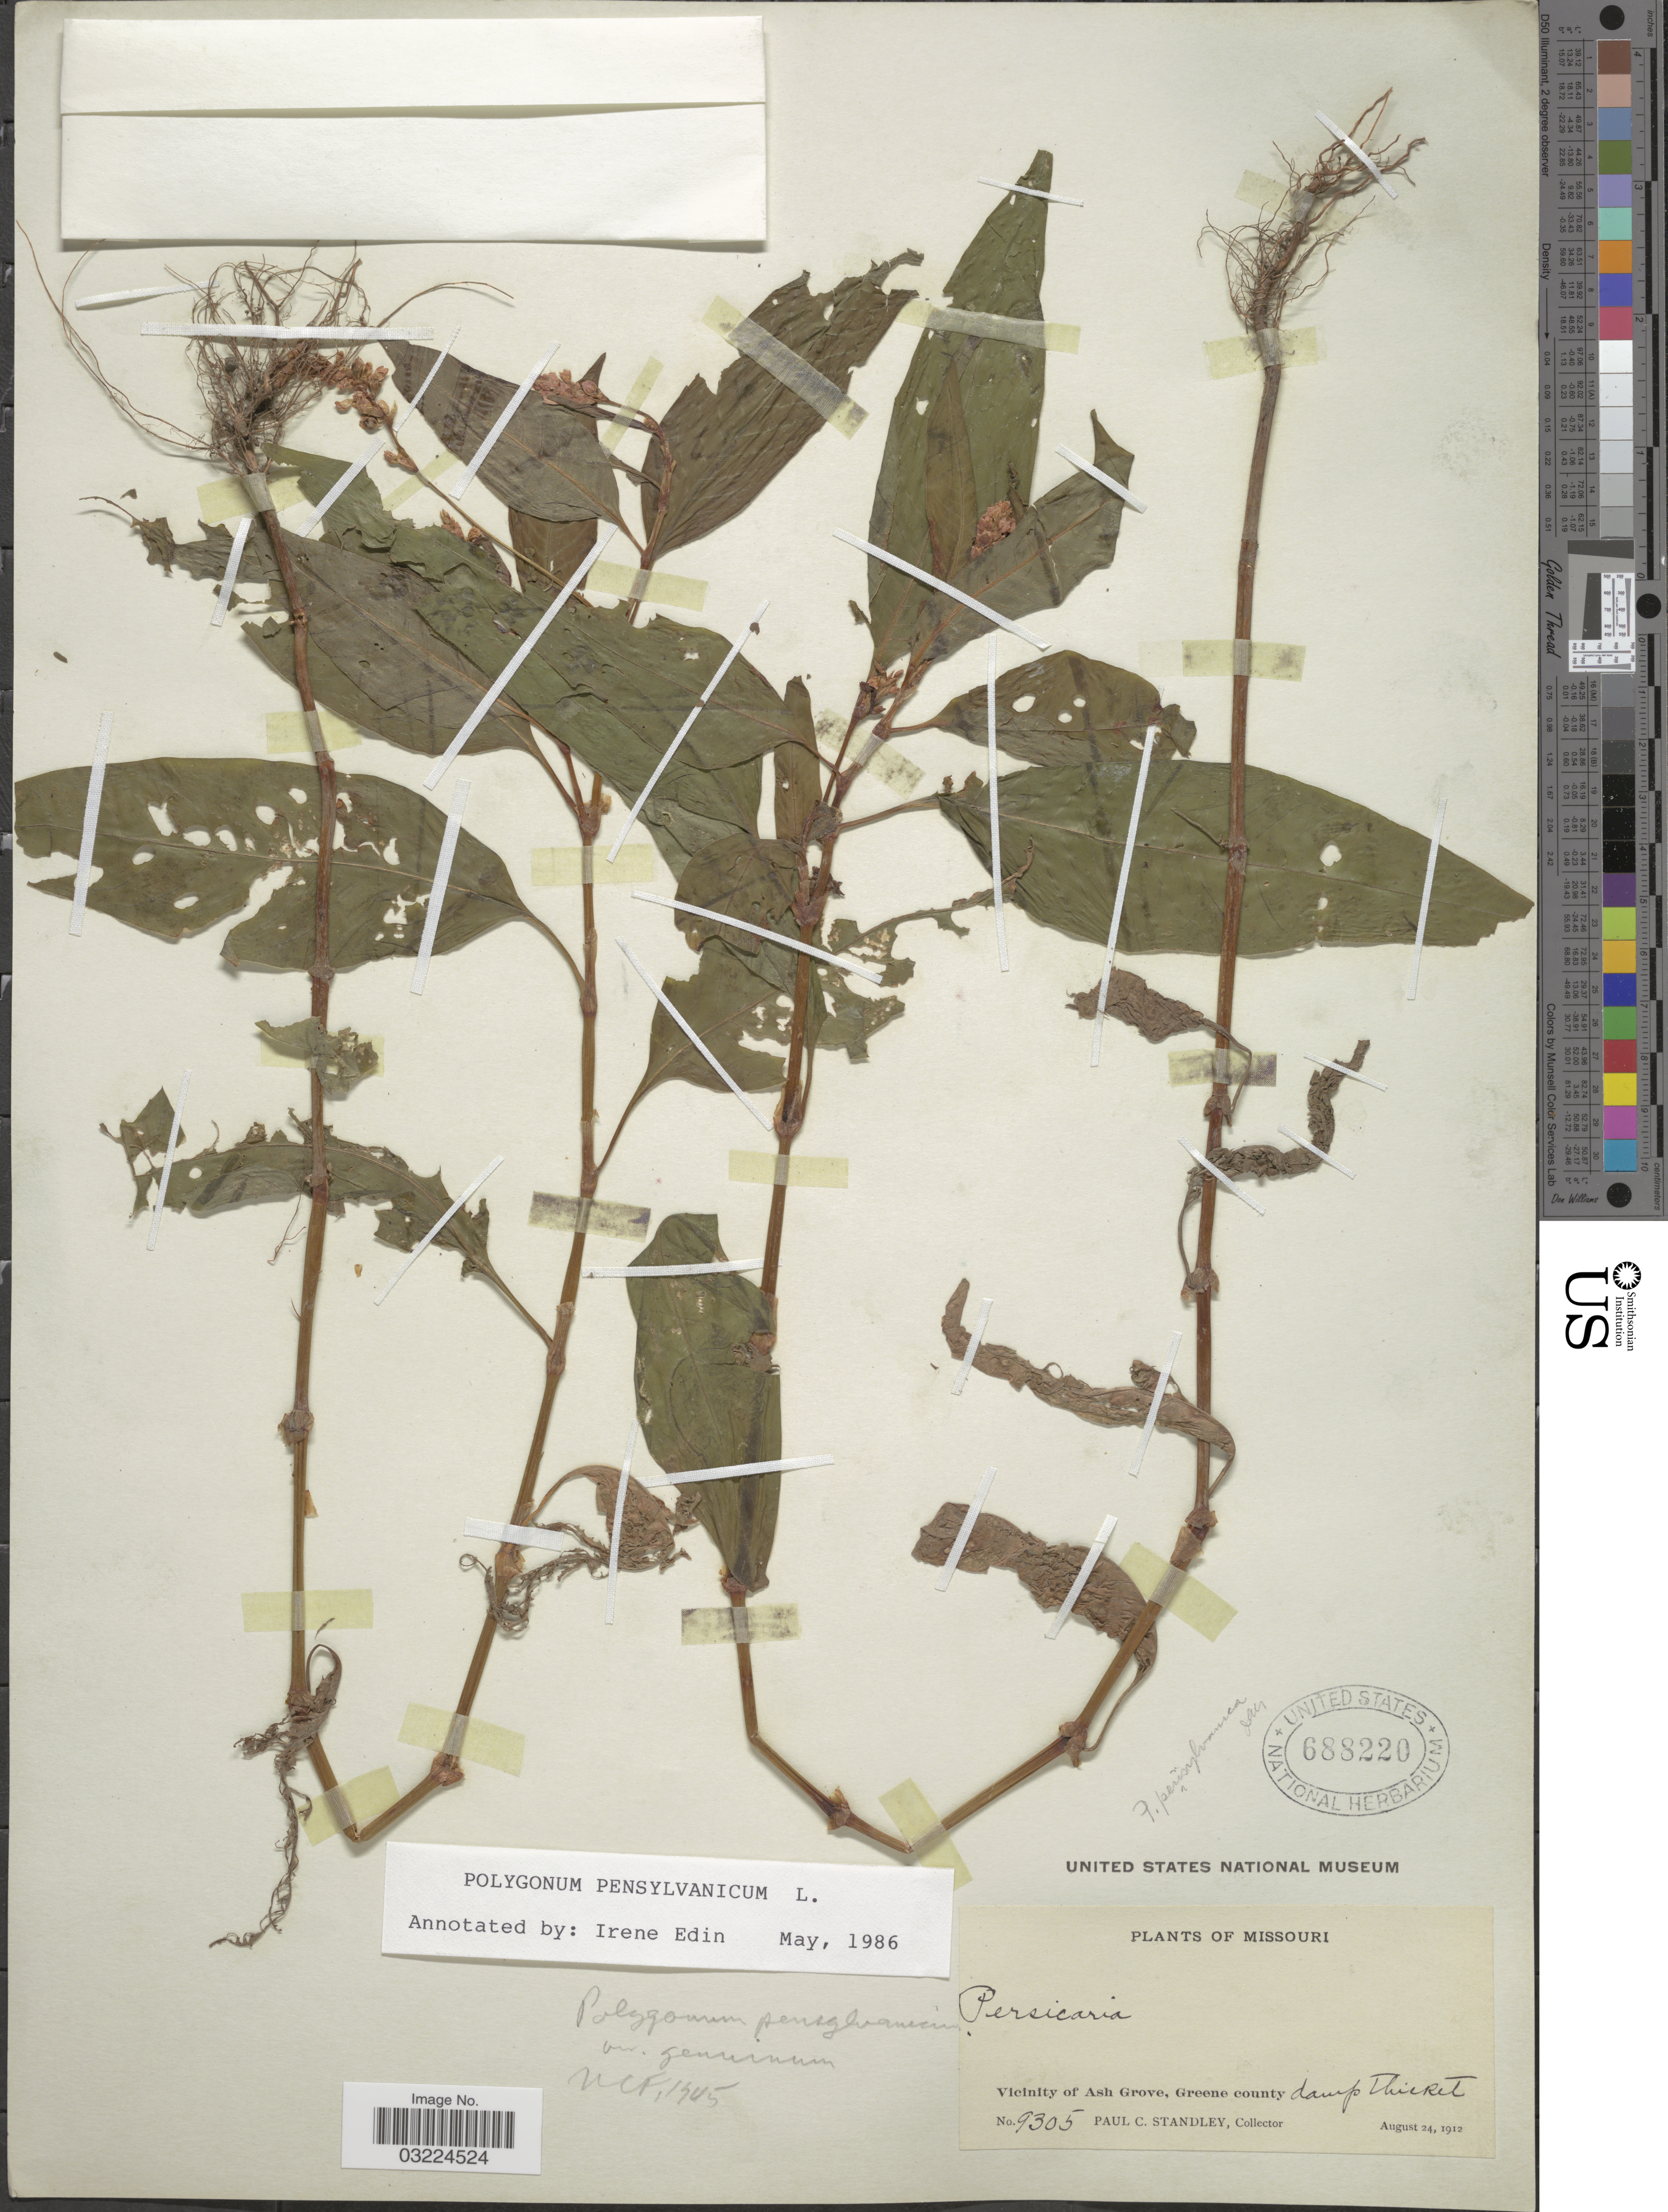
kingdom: Plantae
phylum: Tracheophyta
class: Magnoliopsida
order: Caryophyllales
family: Polygonaceae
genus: Persicaria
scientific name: Persicaria pensylvanica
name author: (L.) M. Gómez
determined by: Atha, D. E.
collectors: P. C. Standley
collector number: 9305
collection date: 1912-08-24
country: United States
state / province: Missouri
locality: Vicinity of Ash Grove, Greene County.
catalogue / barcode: US 688220